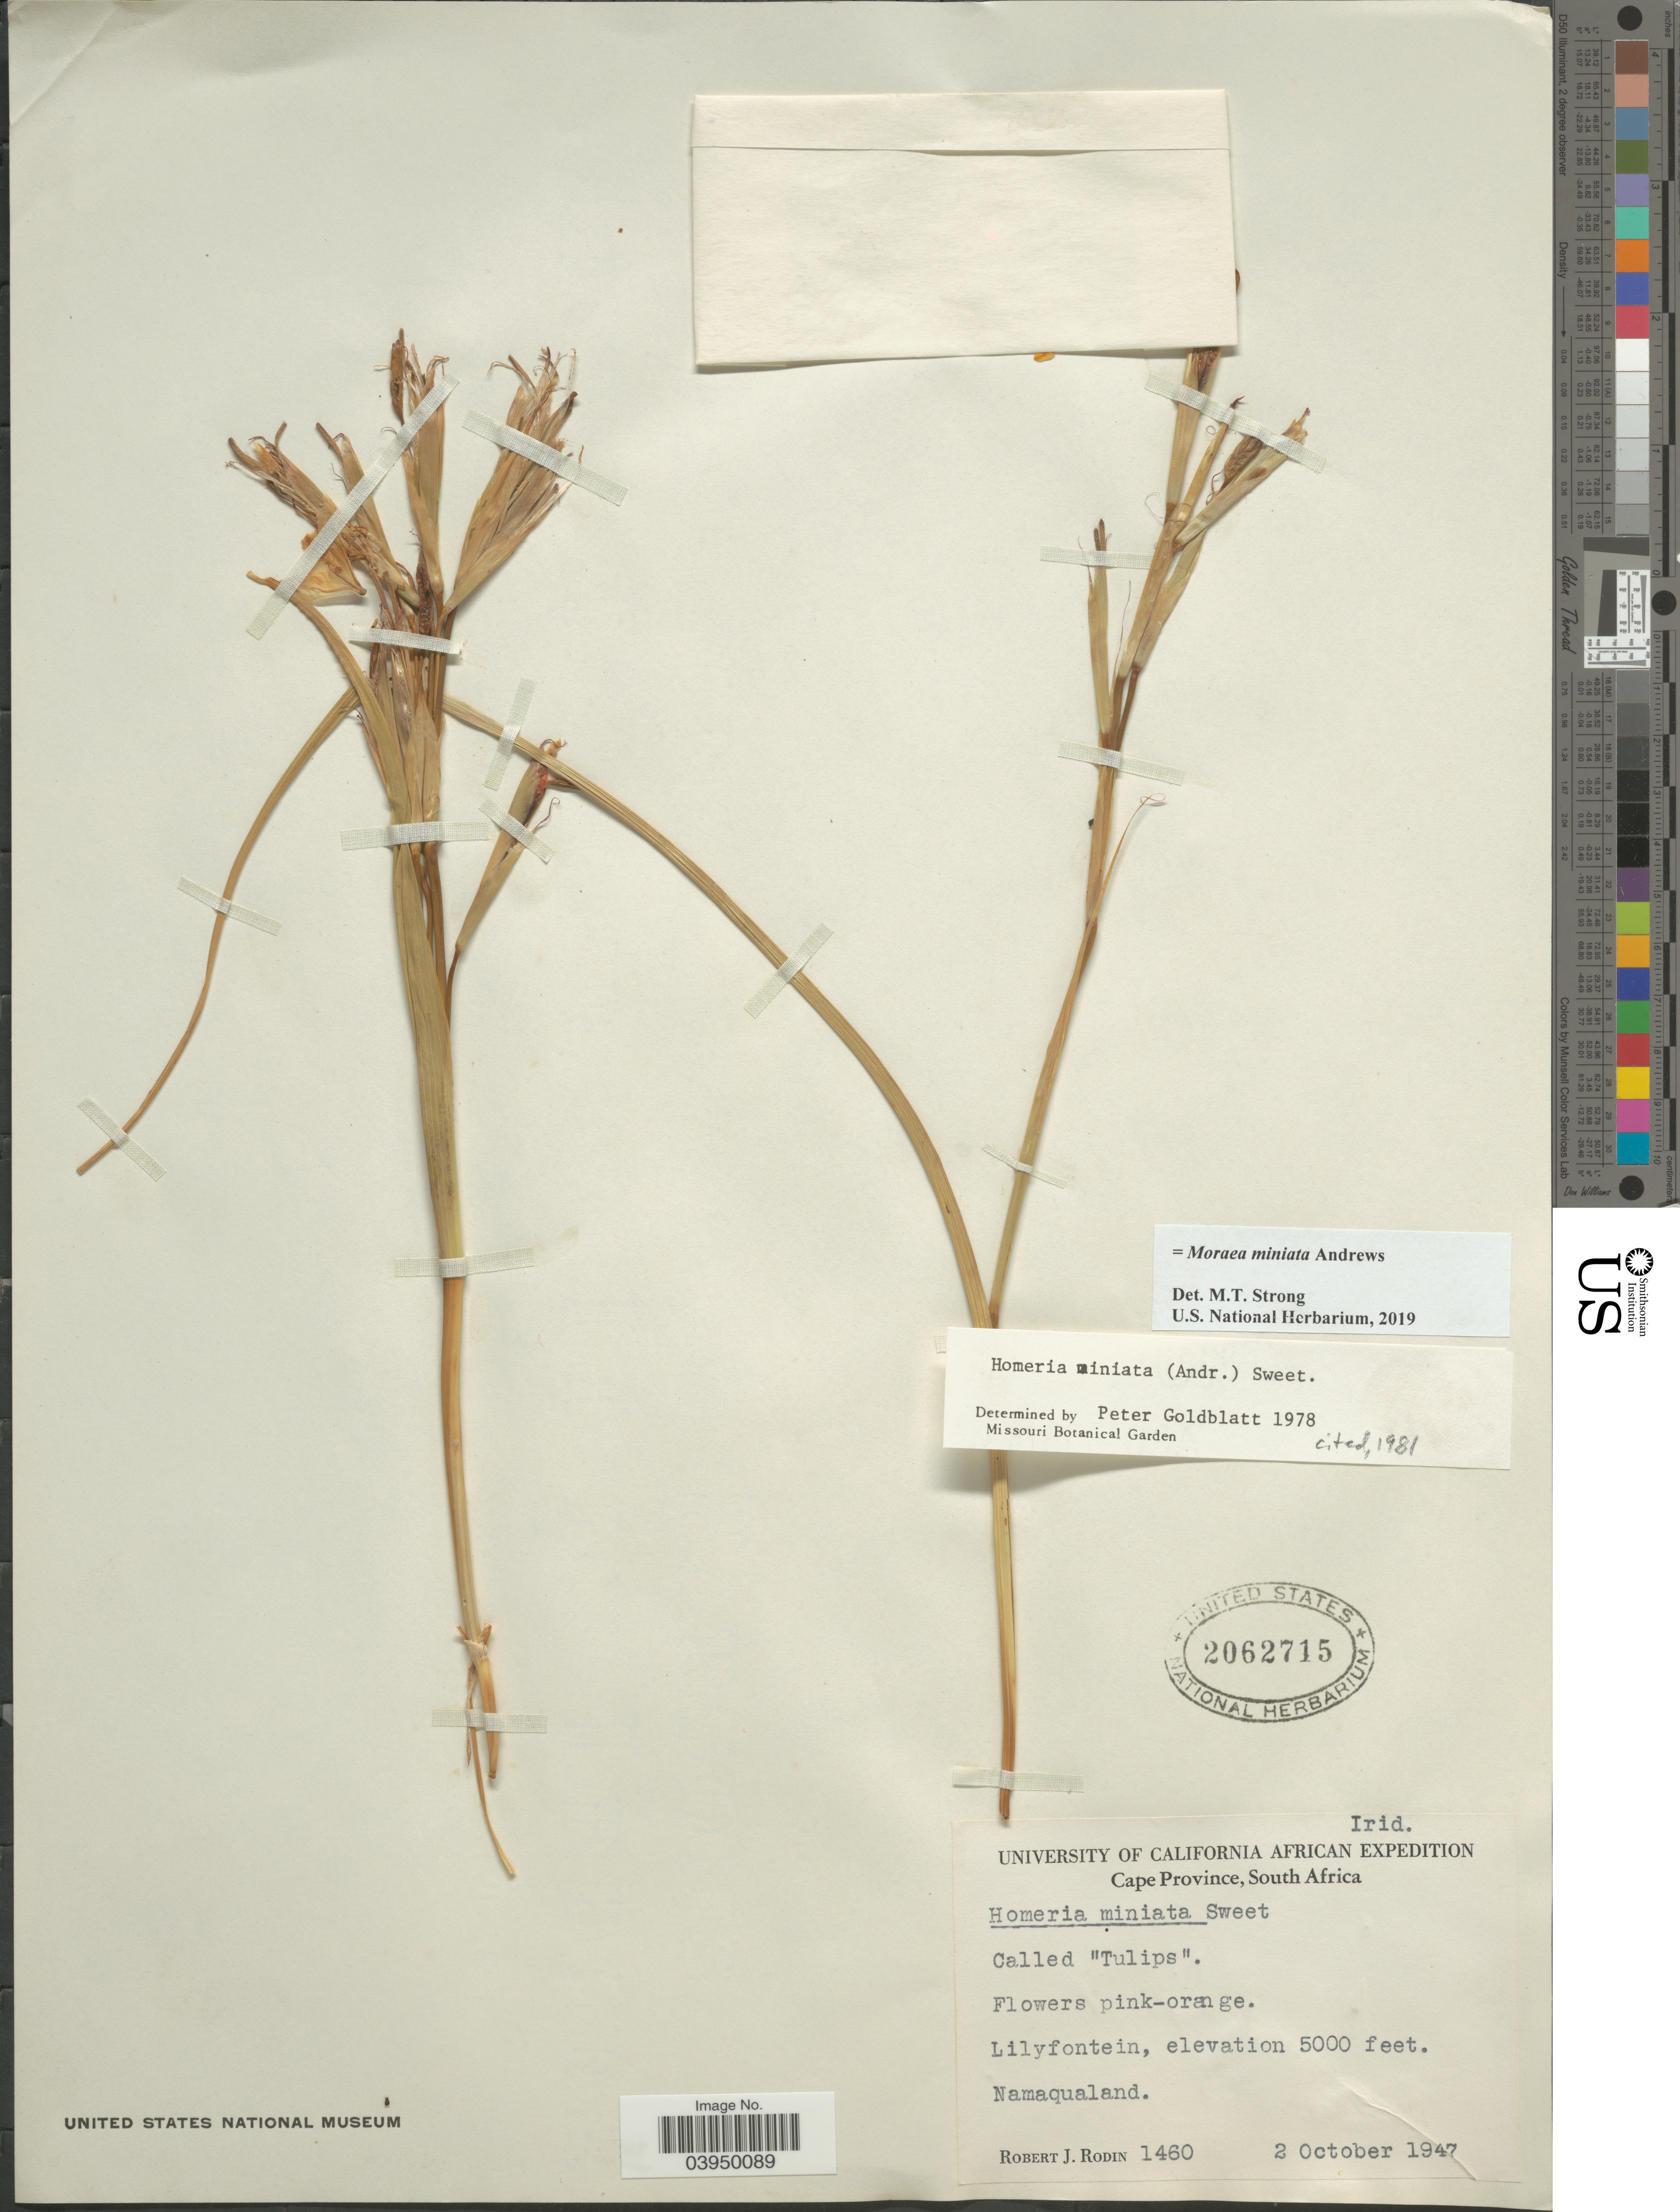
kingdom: Plantae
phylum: Tracheophyta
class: Liliopsida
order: Asparagales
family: Iridaceae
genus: Moraea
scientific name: Moraea miniata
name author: Andrews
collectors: R. J. Rodin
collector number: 1460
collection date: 1947-10-02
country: South Africa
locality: Lilyfontein, Namaqualand.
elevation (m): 1524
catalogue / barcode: US 2062715